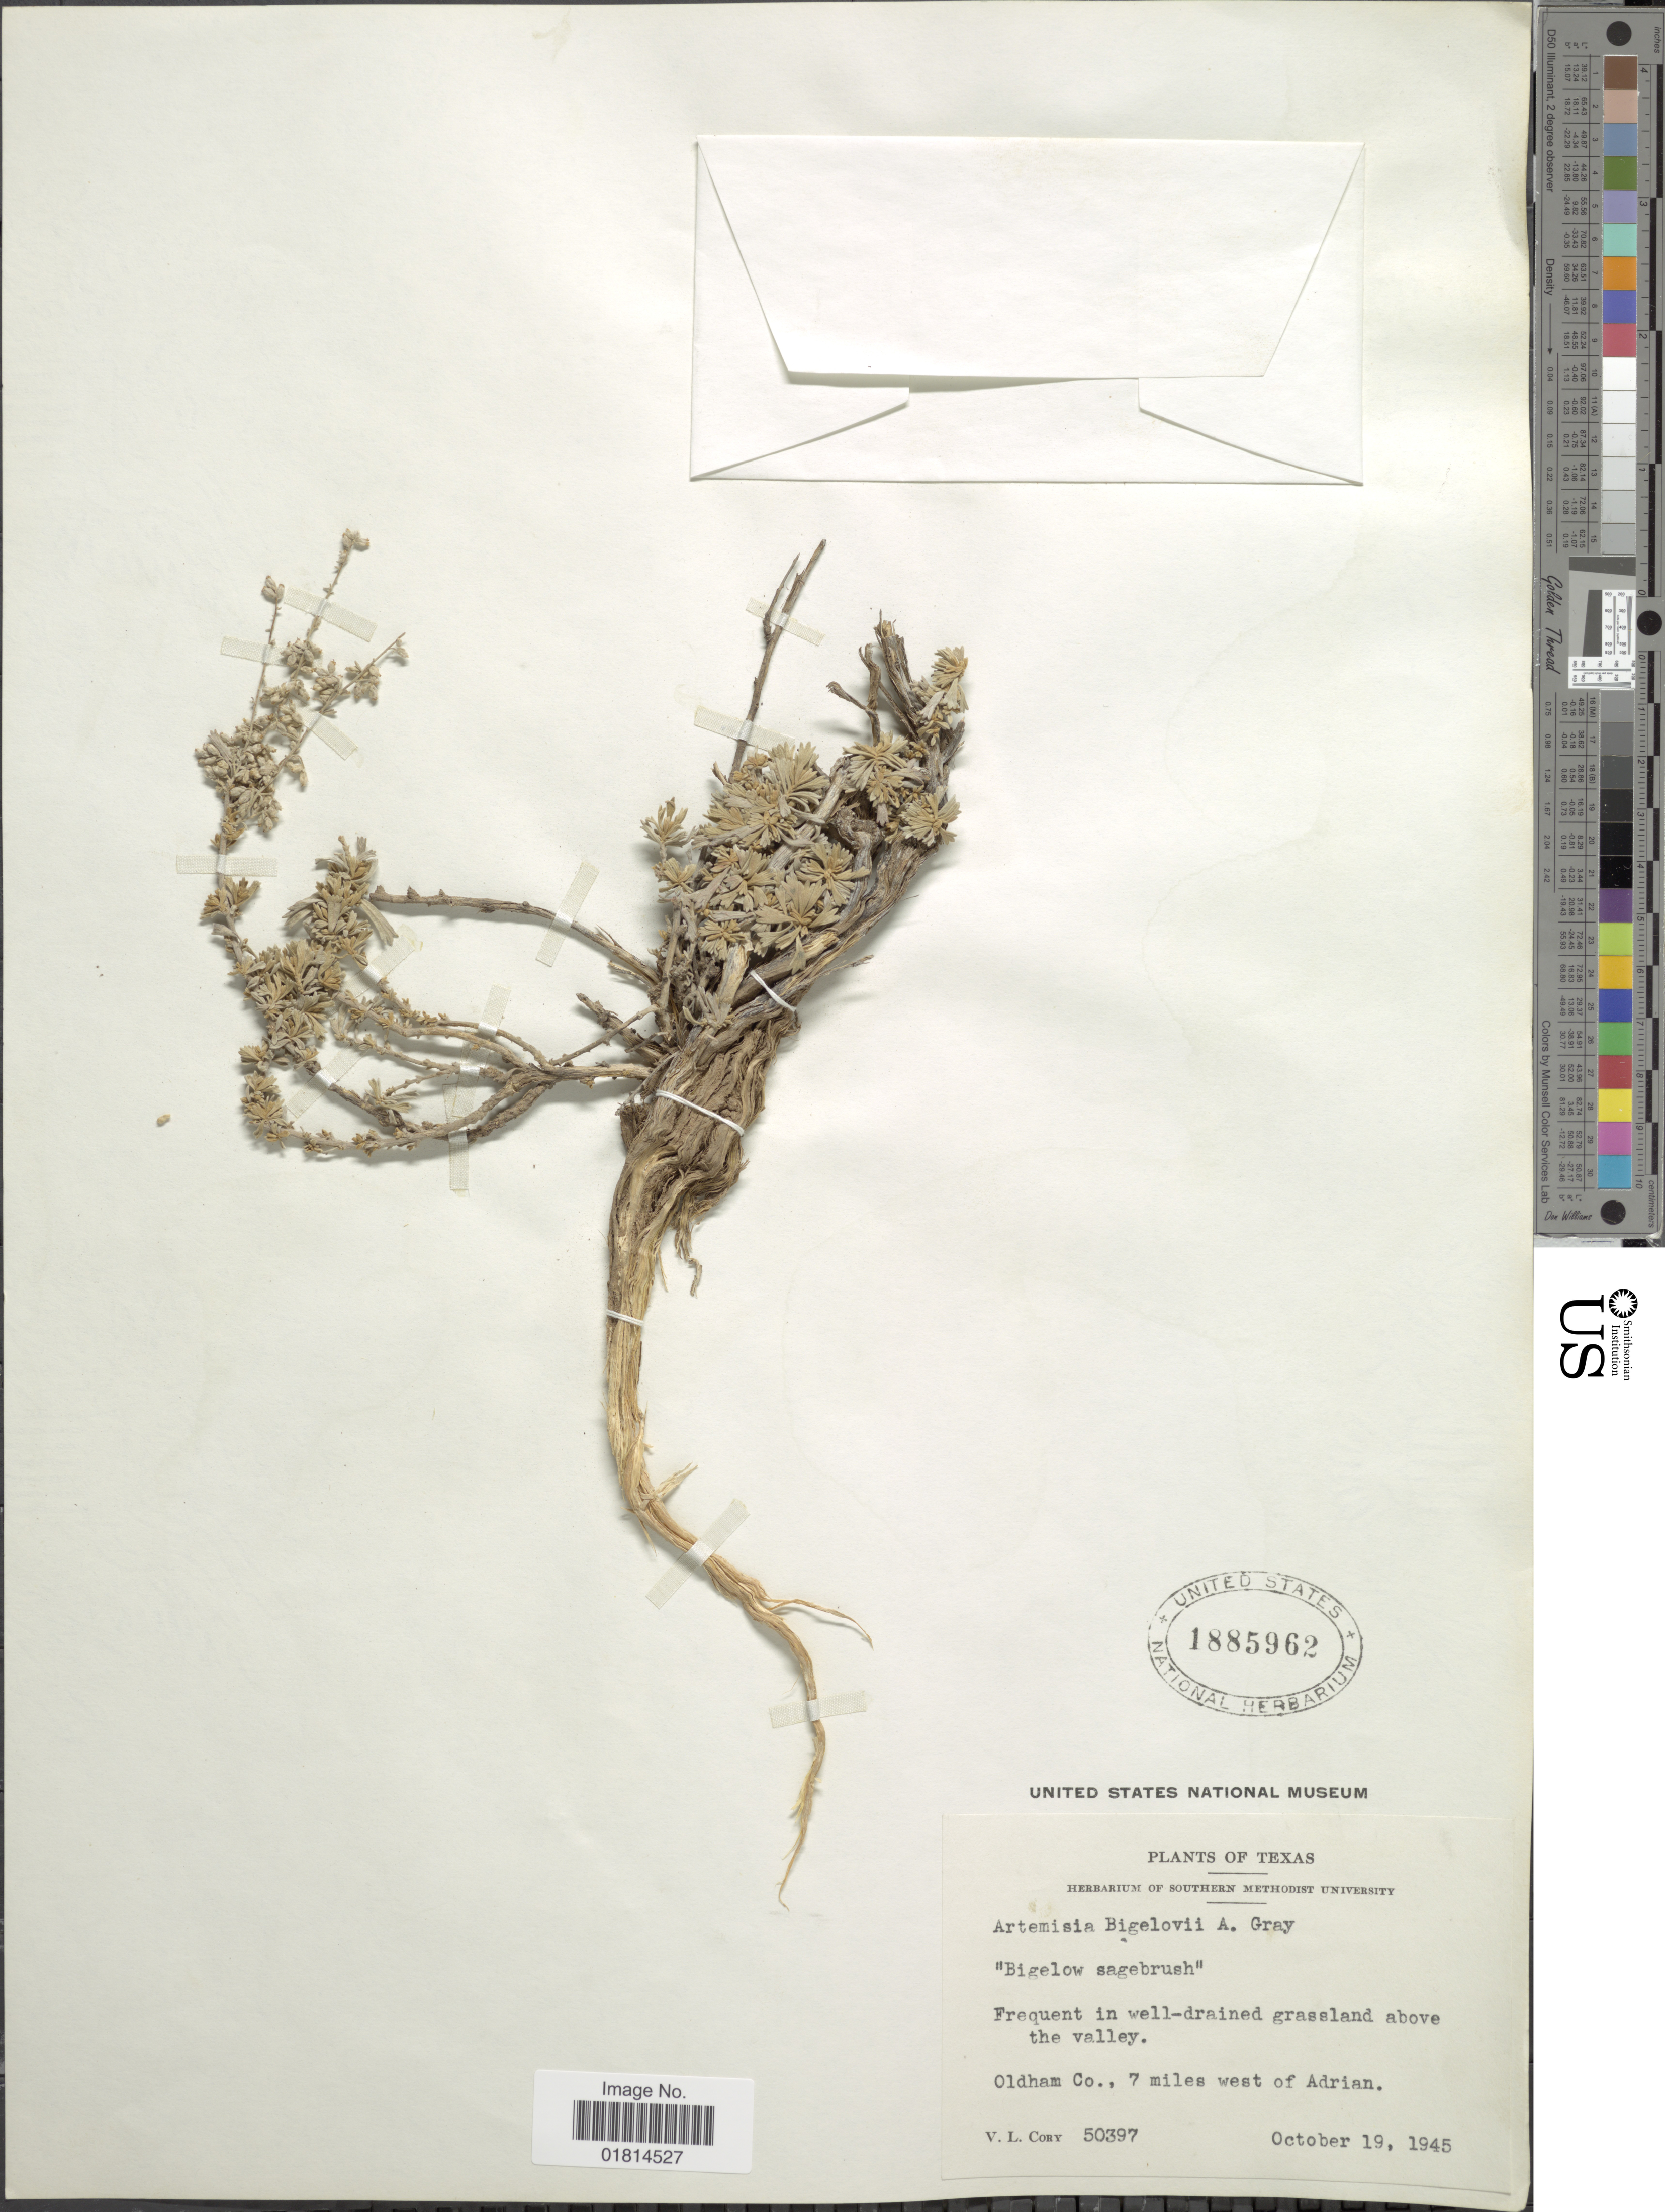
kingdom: Plantae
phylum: Tracheophyta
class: Magnoliopsida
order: Asterales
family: Asteraceae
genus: Artemisia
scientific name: Artemisia bigelovii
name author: A. Gray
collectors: V. Cory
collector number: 50397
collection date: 1945-10-19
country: United States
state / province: Texas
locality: Oldham Co., 7 miles west of Adrian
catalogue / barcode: US 1885962